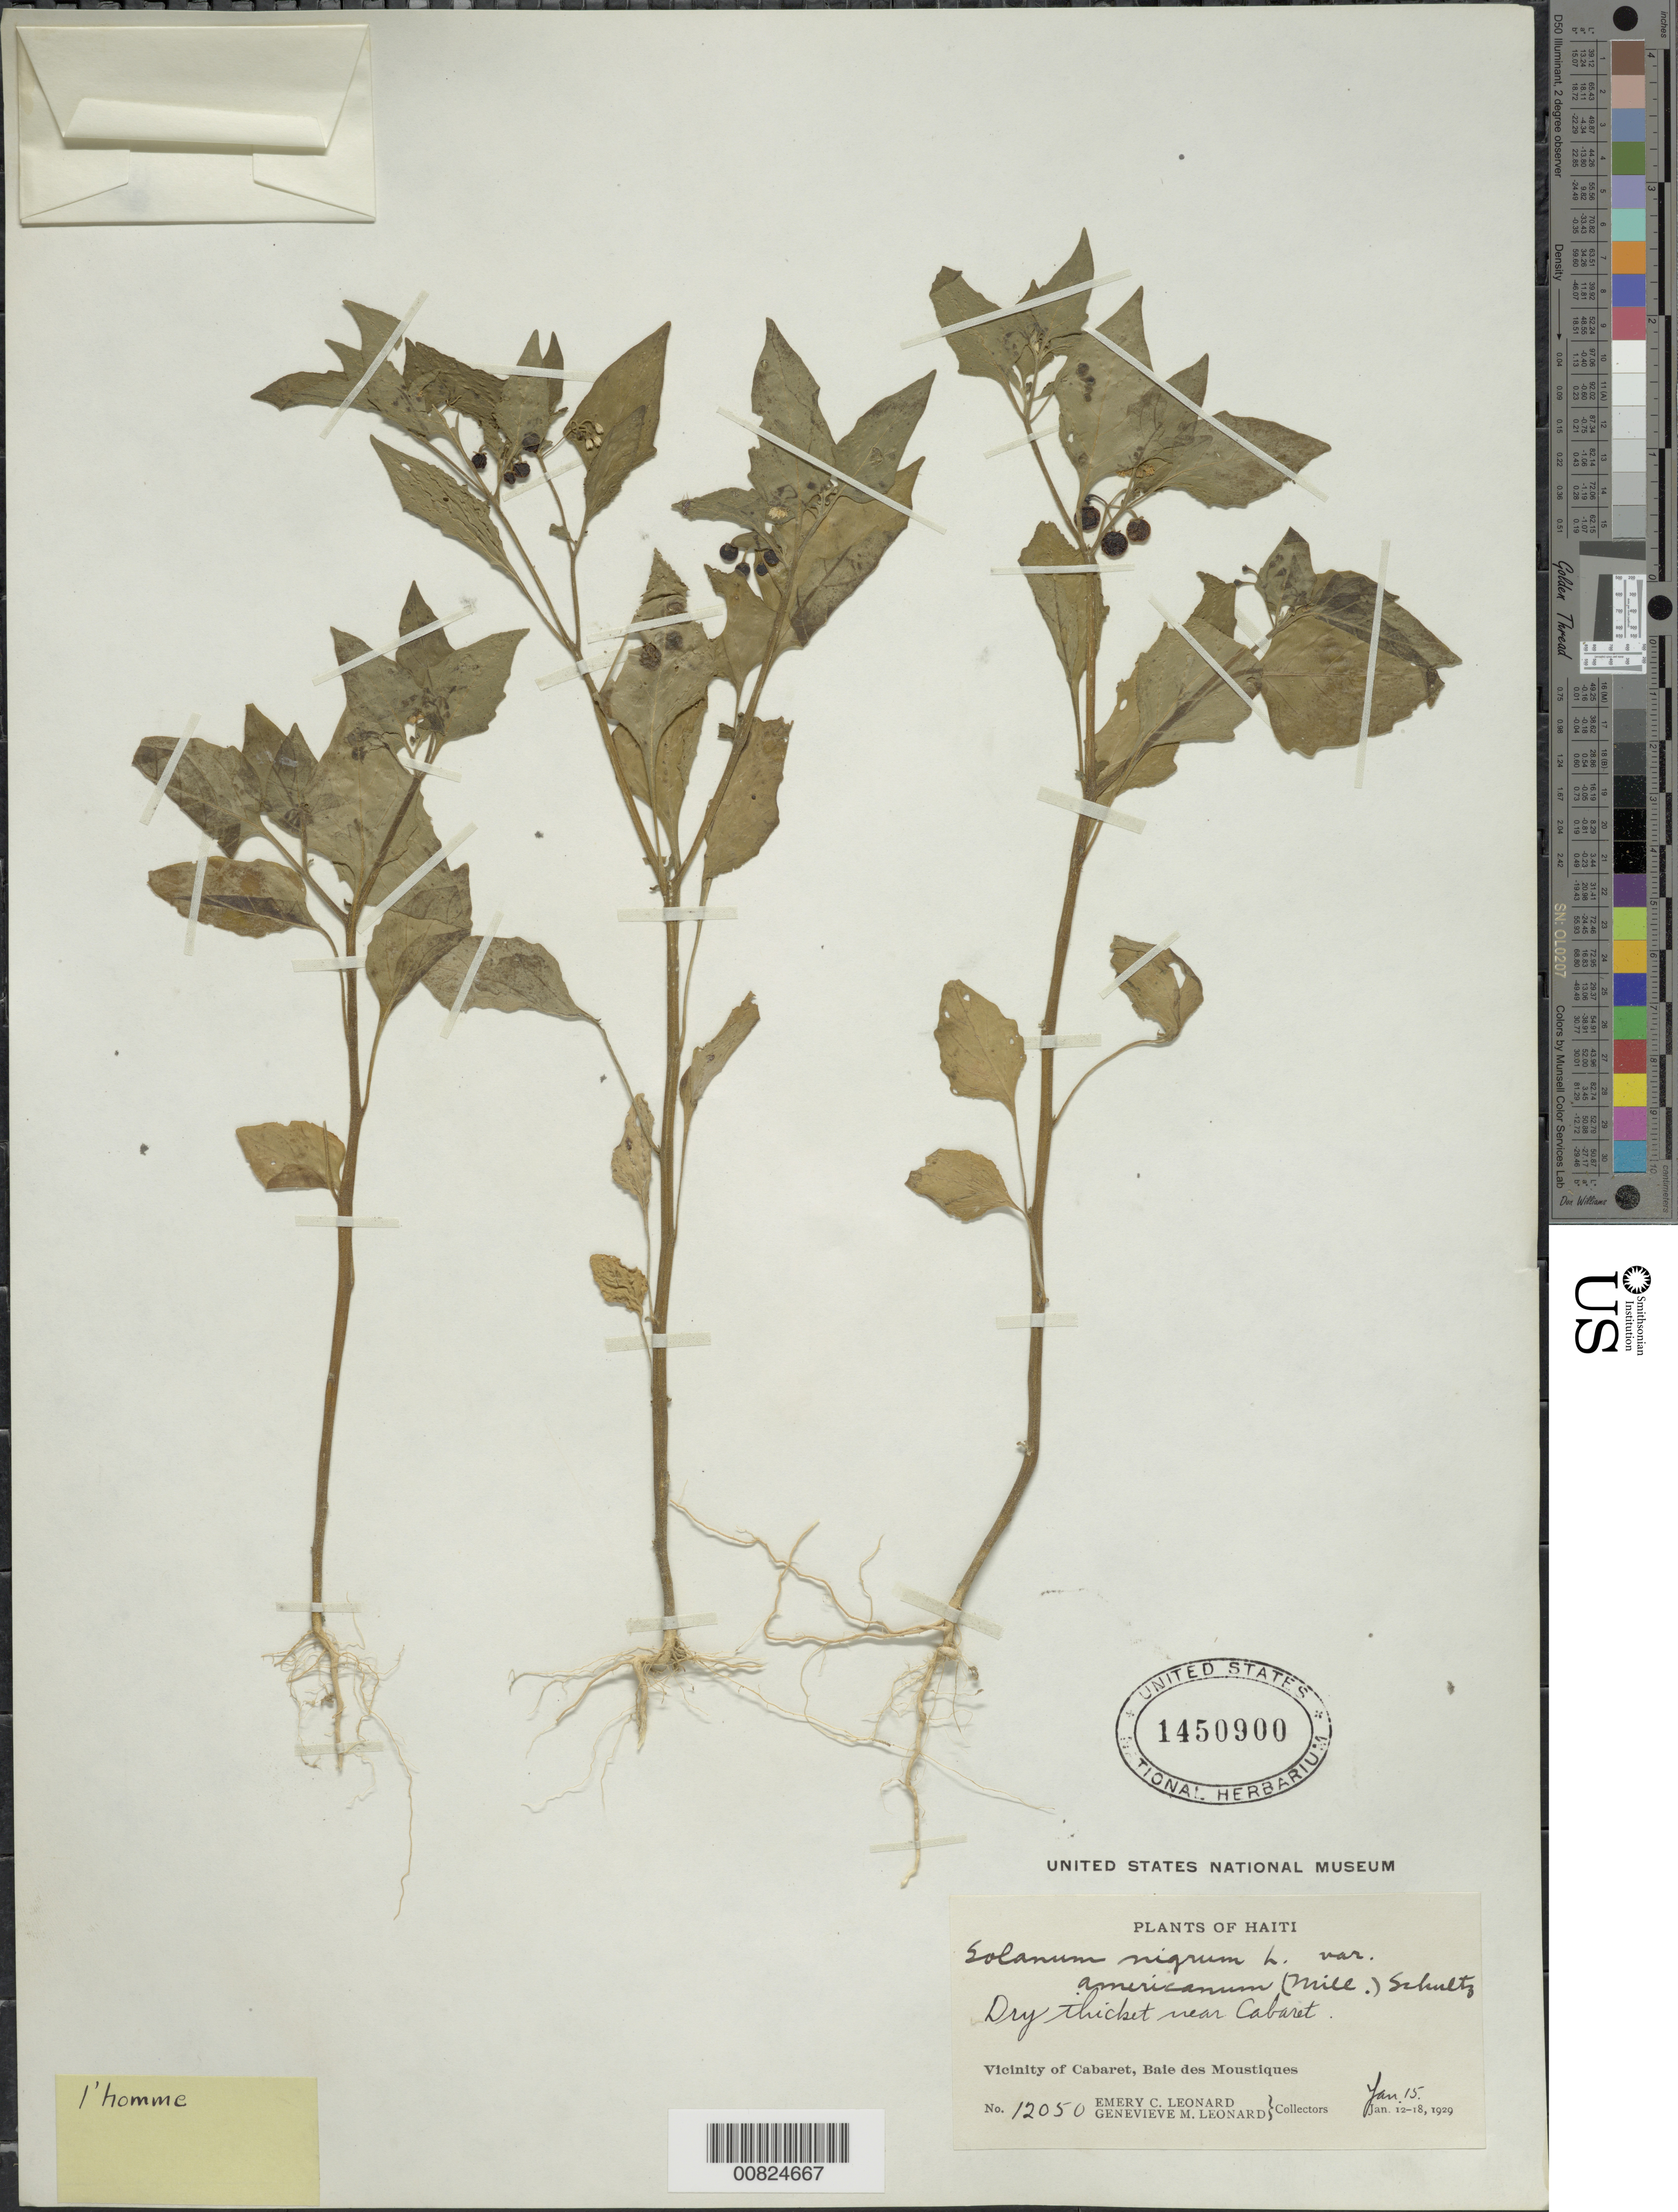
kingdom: Plantae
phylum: Tracheophyta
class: Magnoliopsida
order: Solanales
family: Solanaceae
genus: Solanum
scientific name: Solanum nigrum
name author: L.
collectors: E. C. Leonard & G. M. Leonard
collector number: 12050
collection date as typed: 15 Jua 1929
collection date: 1929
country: Haiti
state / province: Nord-Ouest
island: Hispaniola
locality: Vicinity of Cabaret, Baie des Moustiques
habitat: Dry thickets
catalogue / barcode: US 1450900